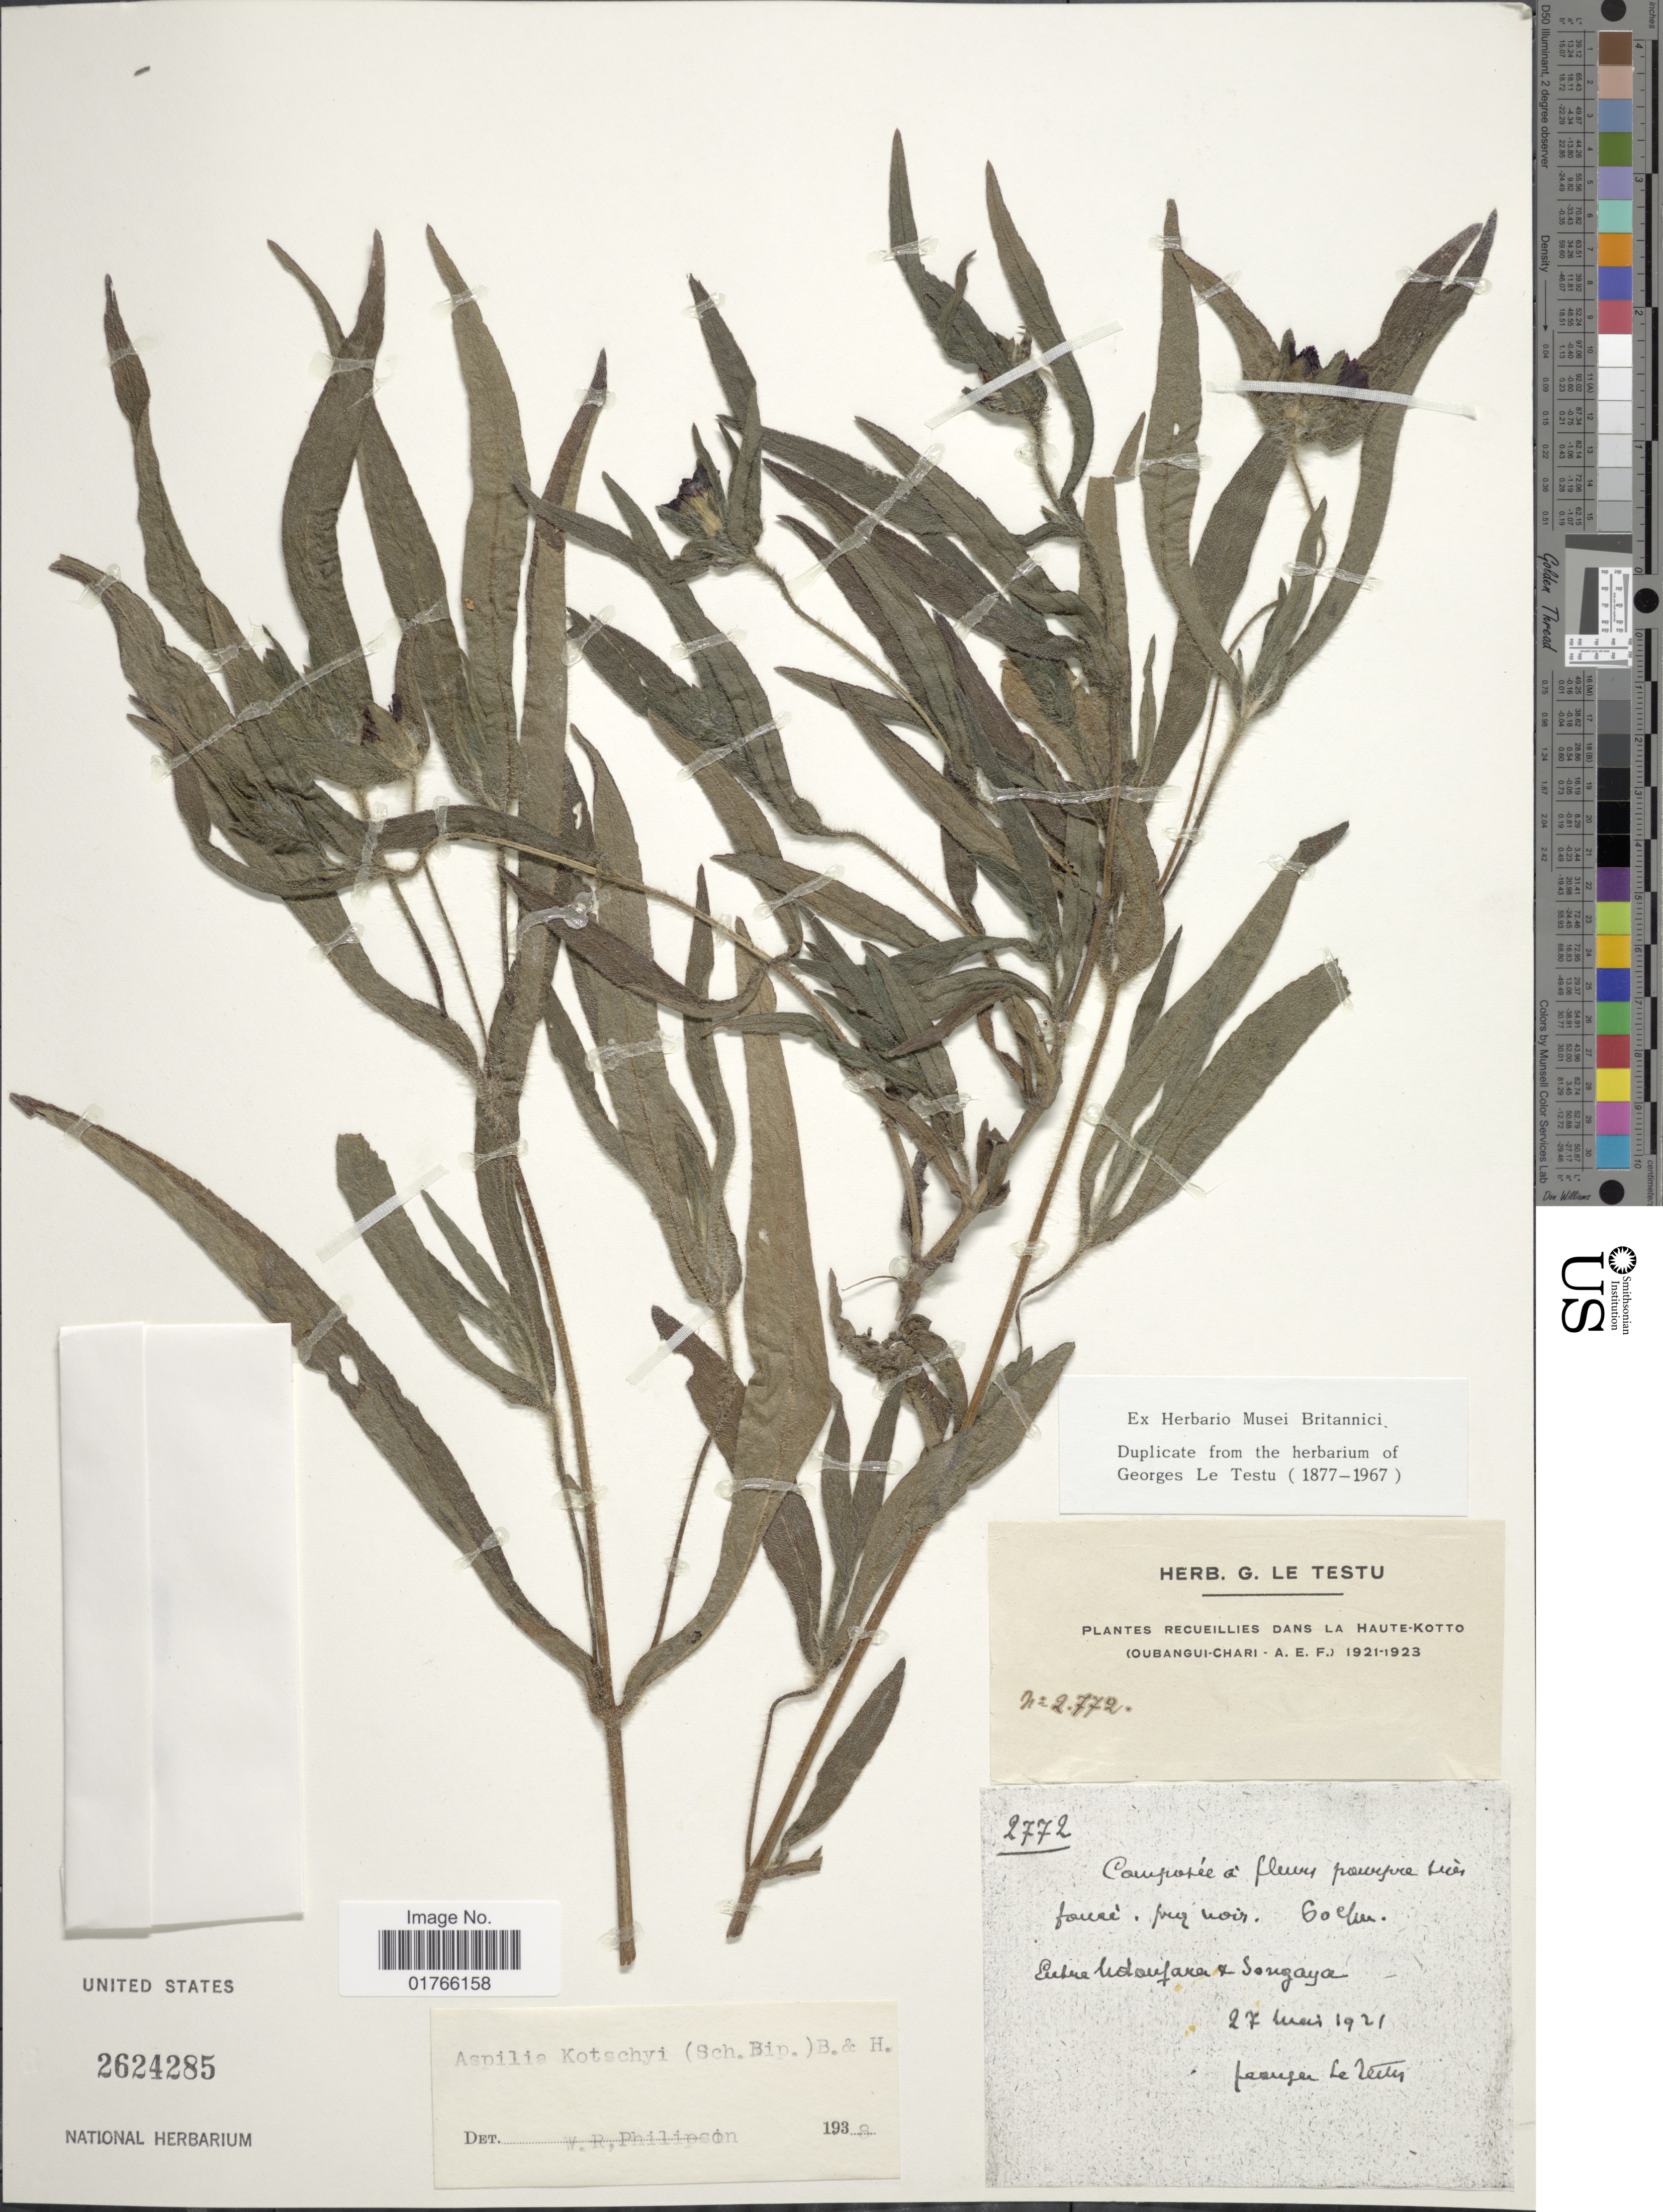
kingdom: Plantae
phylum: Tracheophyta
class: Magnoliopsida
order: Asterales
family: Asteraceae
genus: Aspilia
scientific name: Aspilia kotschyi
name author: (Sch. Bip.) Oliv.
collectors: G. Le Testu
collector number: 2772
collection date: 1921-05-27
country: Central African Republic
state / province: Haute-Kotto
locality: Entre hdonfara & Songaya [interpreted]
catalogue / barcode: US 2624285